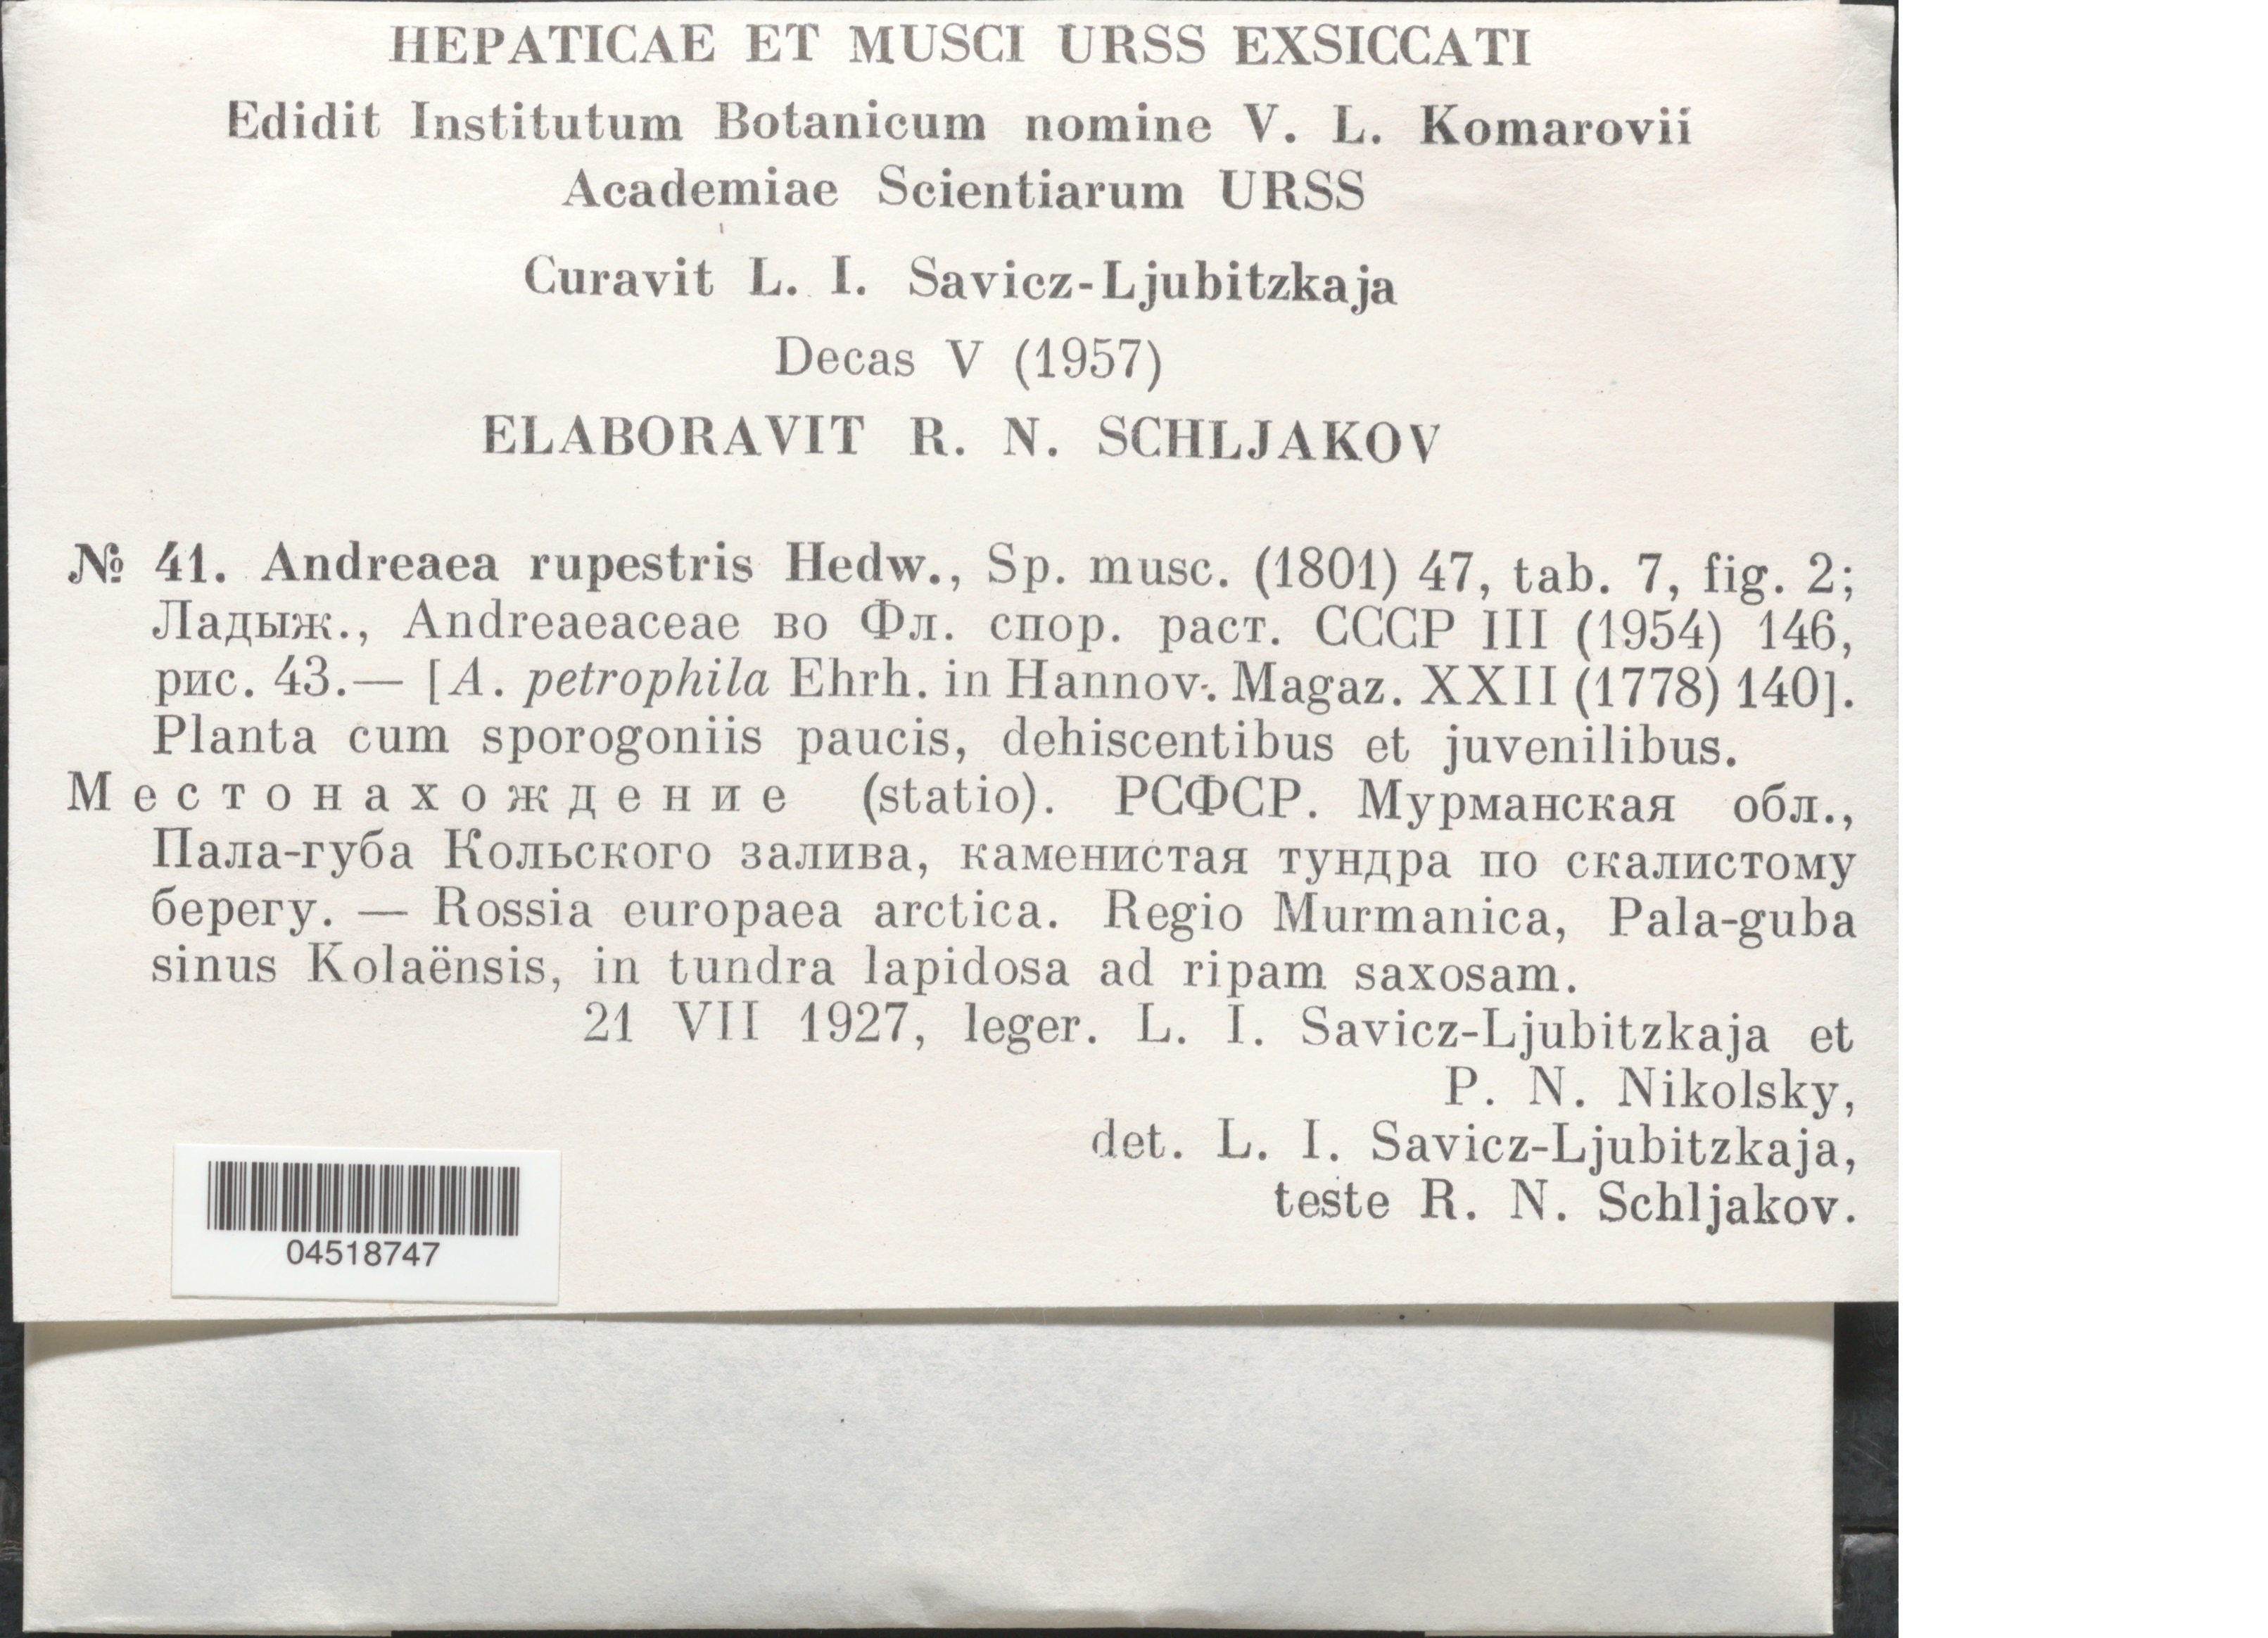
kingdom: Plantae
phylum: Bryophyta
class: Andreaeopsida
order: Andreaeales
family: Andreaeaceae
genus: Andreaea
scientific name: Andreaea rupestris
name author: Hedw.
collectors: L. I. Savicz & P. Nikolsky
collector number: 41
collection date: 1927-07-21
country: Russian Federation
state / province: Murmansk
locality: URSS. Rossia europaea arctica. Regio Murmanica, Pala-guba sinus Kolaënsis, in tundra lapidosa ad ripam saxosam.